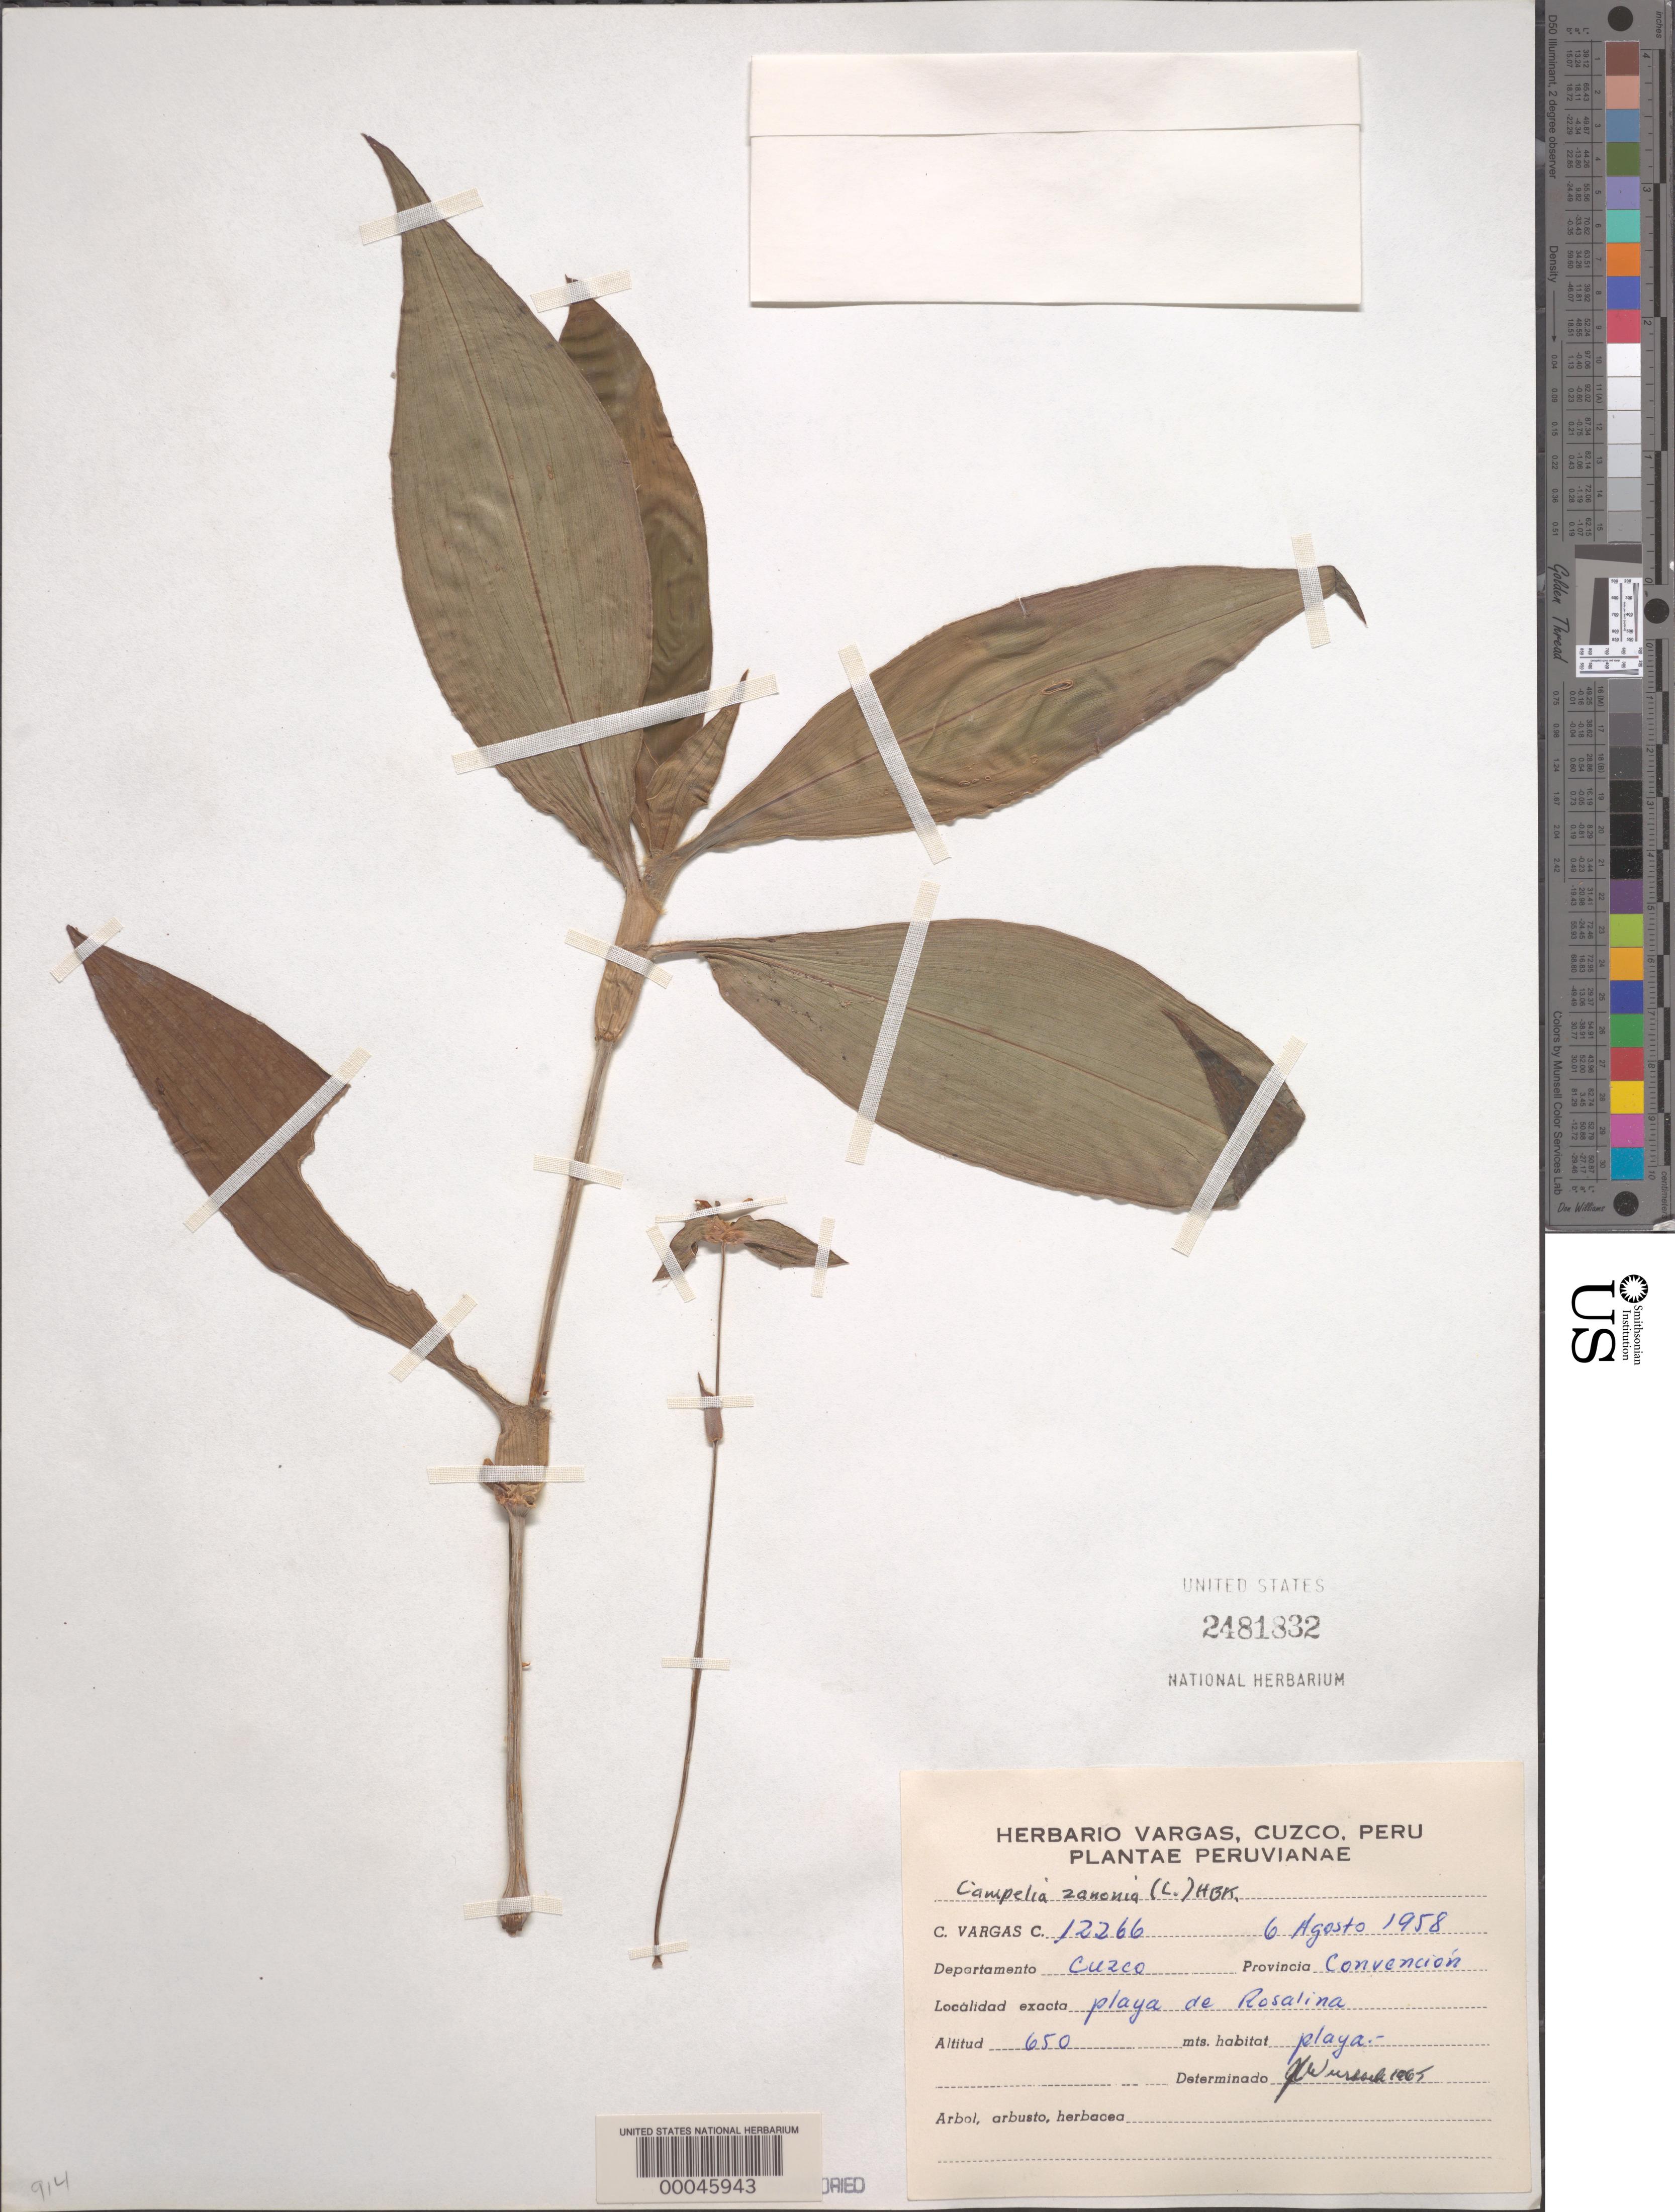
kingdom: Plantae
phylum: Tracheophyta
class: Liliopsida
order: Commelinales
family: Commelinaceae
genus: Tradescantia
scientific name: Tradescantia zanonia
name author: (L.) Sw.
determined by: Wurdack, John J., (US), US (UNITED STATES)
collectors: C. Vargas Calderón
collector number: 12266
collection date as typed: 06 Aug 1958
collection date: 1958-08-06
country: Peru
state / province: Cusco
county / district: La Convención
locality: playa de Rosalina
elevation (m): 650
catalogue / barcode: US 2481832